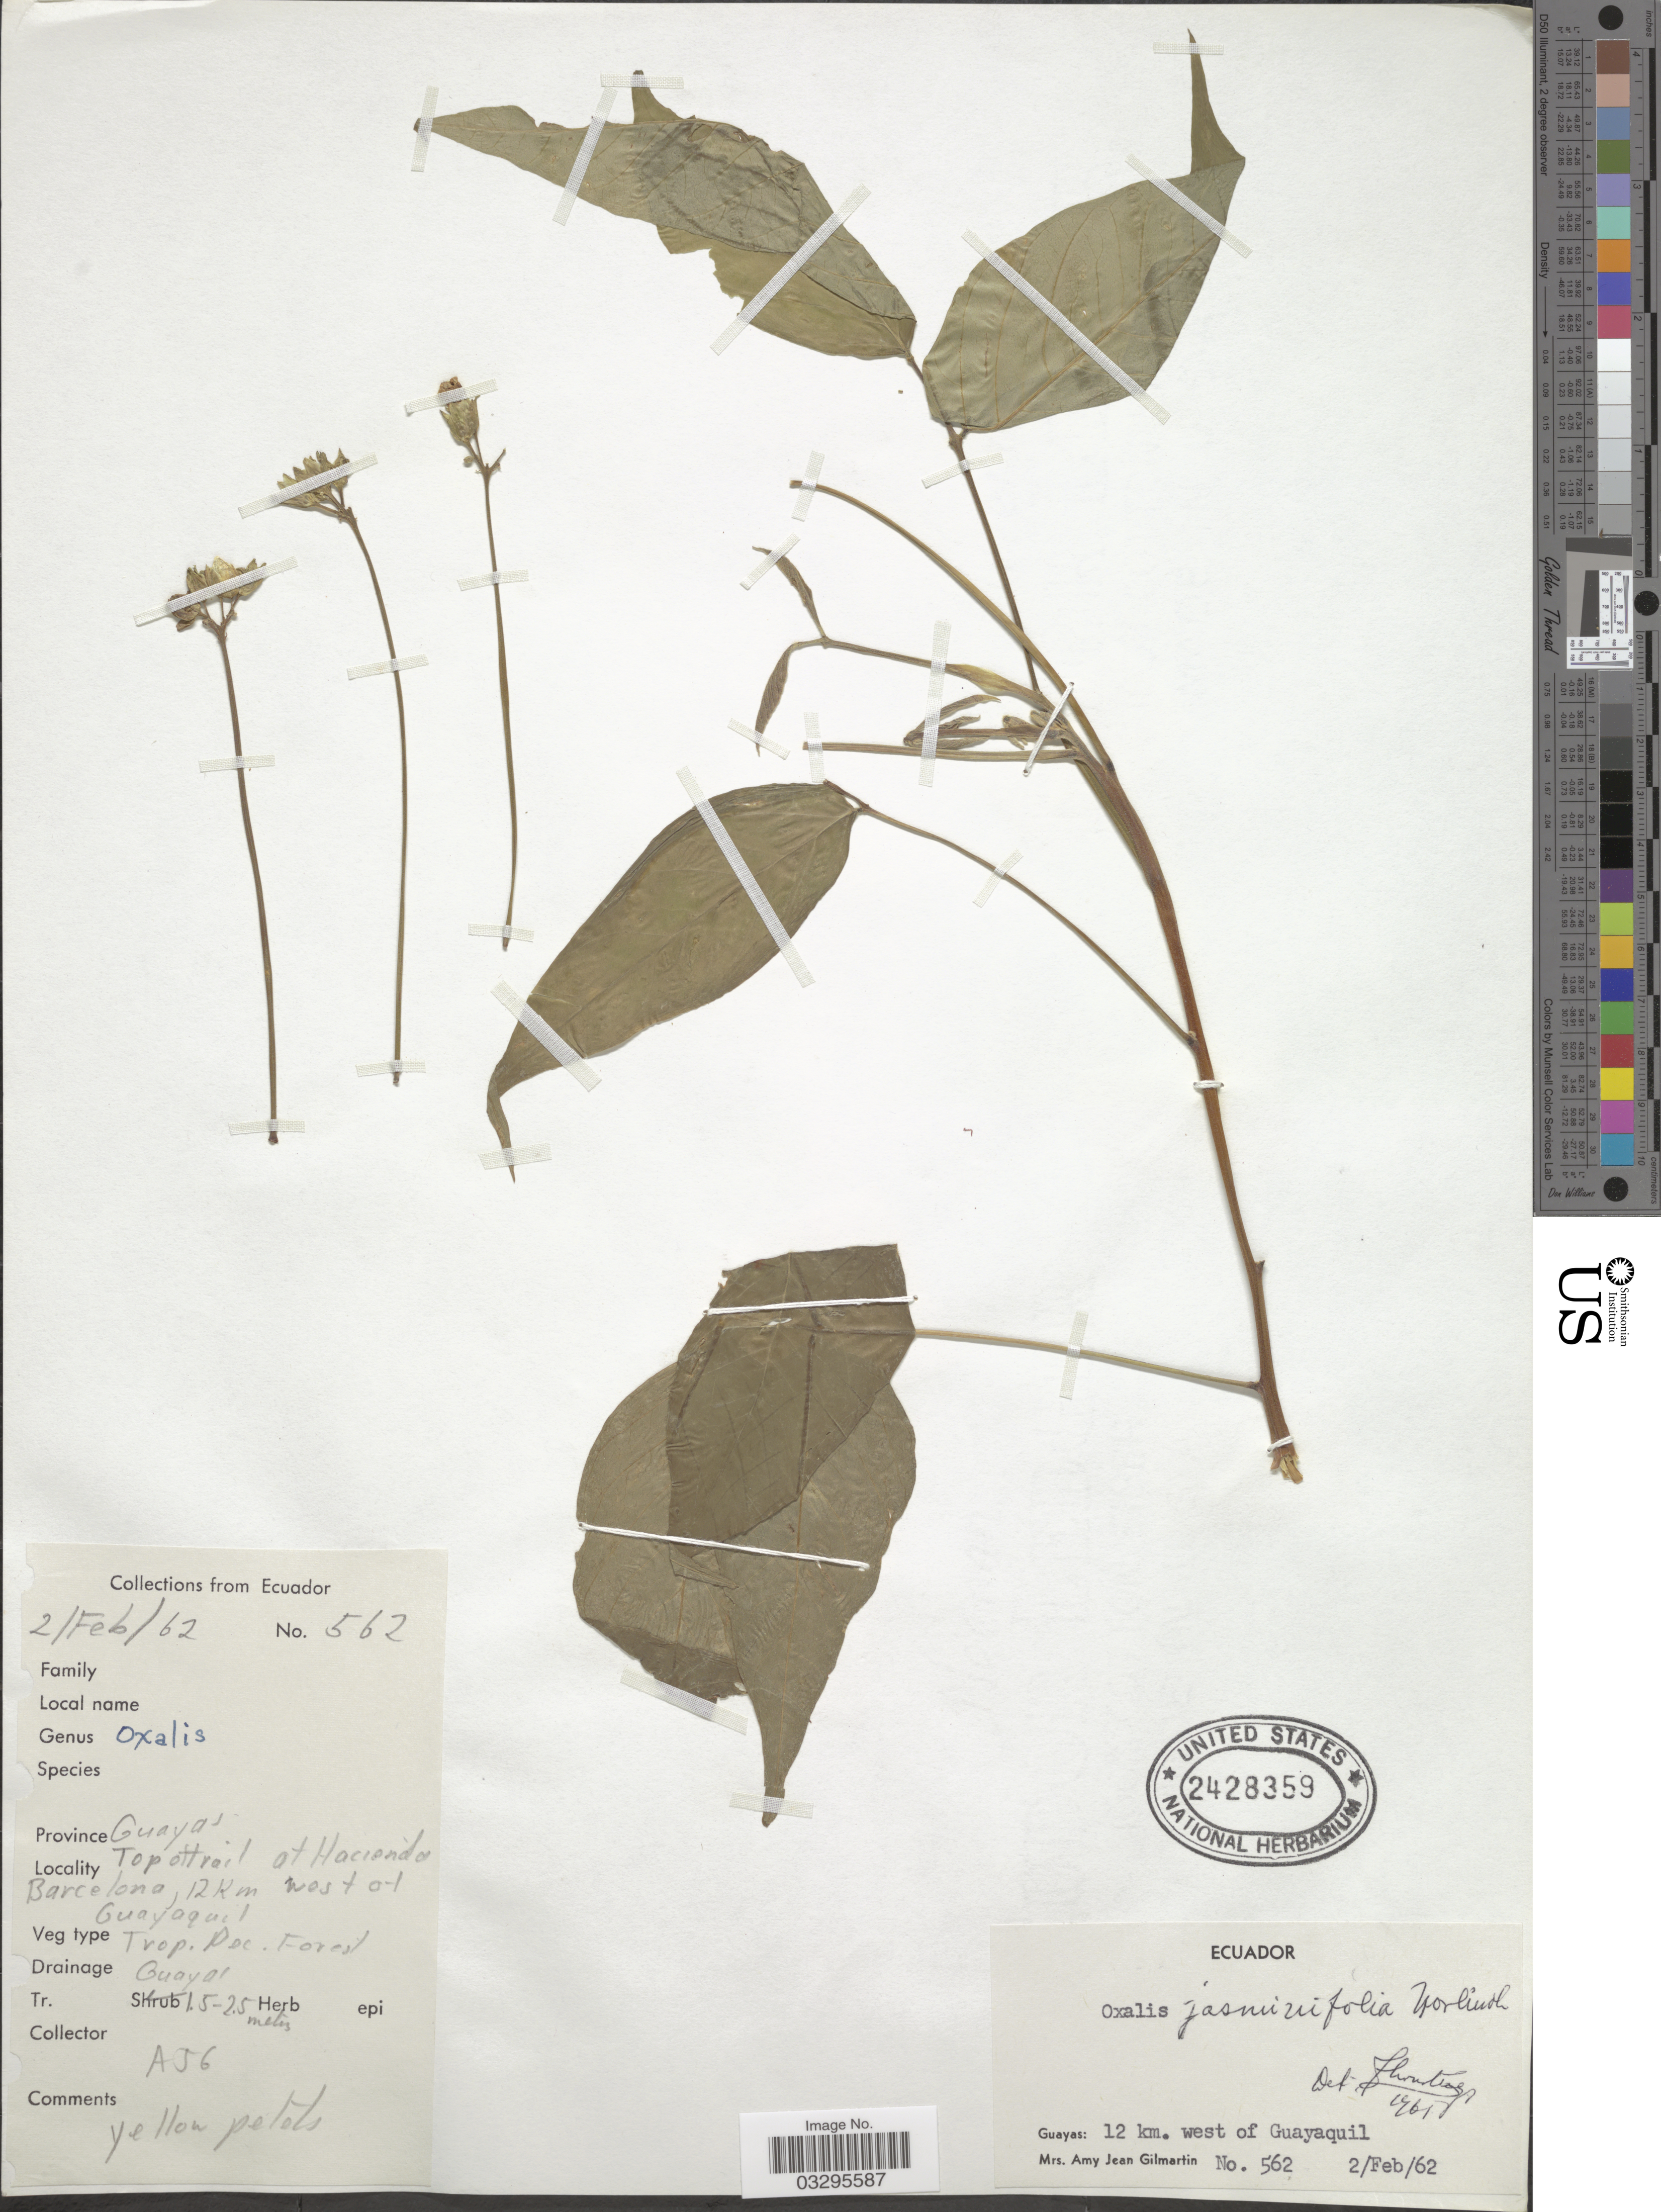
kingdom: Plantae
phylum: Tracheophyta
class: Magnoliopsida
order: Oxalidales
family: Oxalidaceae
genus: Oxalis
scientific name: Oxalis jasminifolia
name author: Norlind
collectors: A. J. Gilmartin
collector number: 562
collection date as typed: Transcribed d/m/y: 2/2/62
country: Ecuador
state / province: Guayas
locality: Top of trail at Hacienda Barcelona, 12 Km west of Guayaquil.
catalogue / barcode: US 2428359